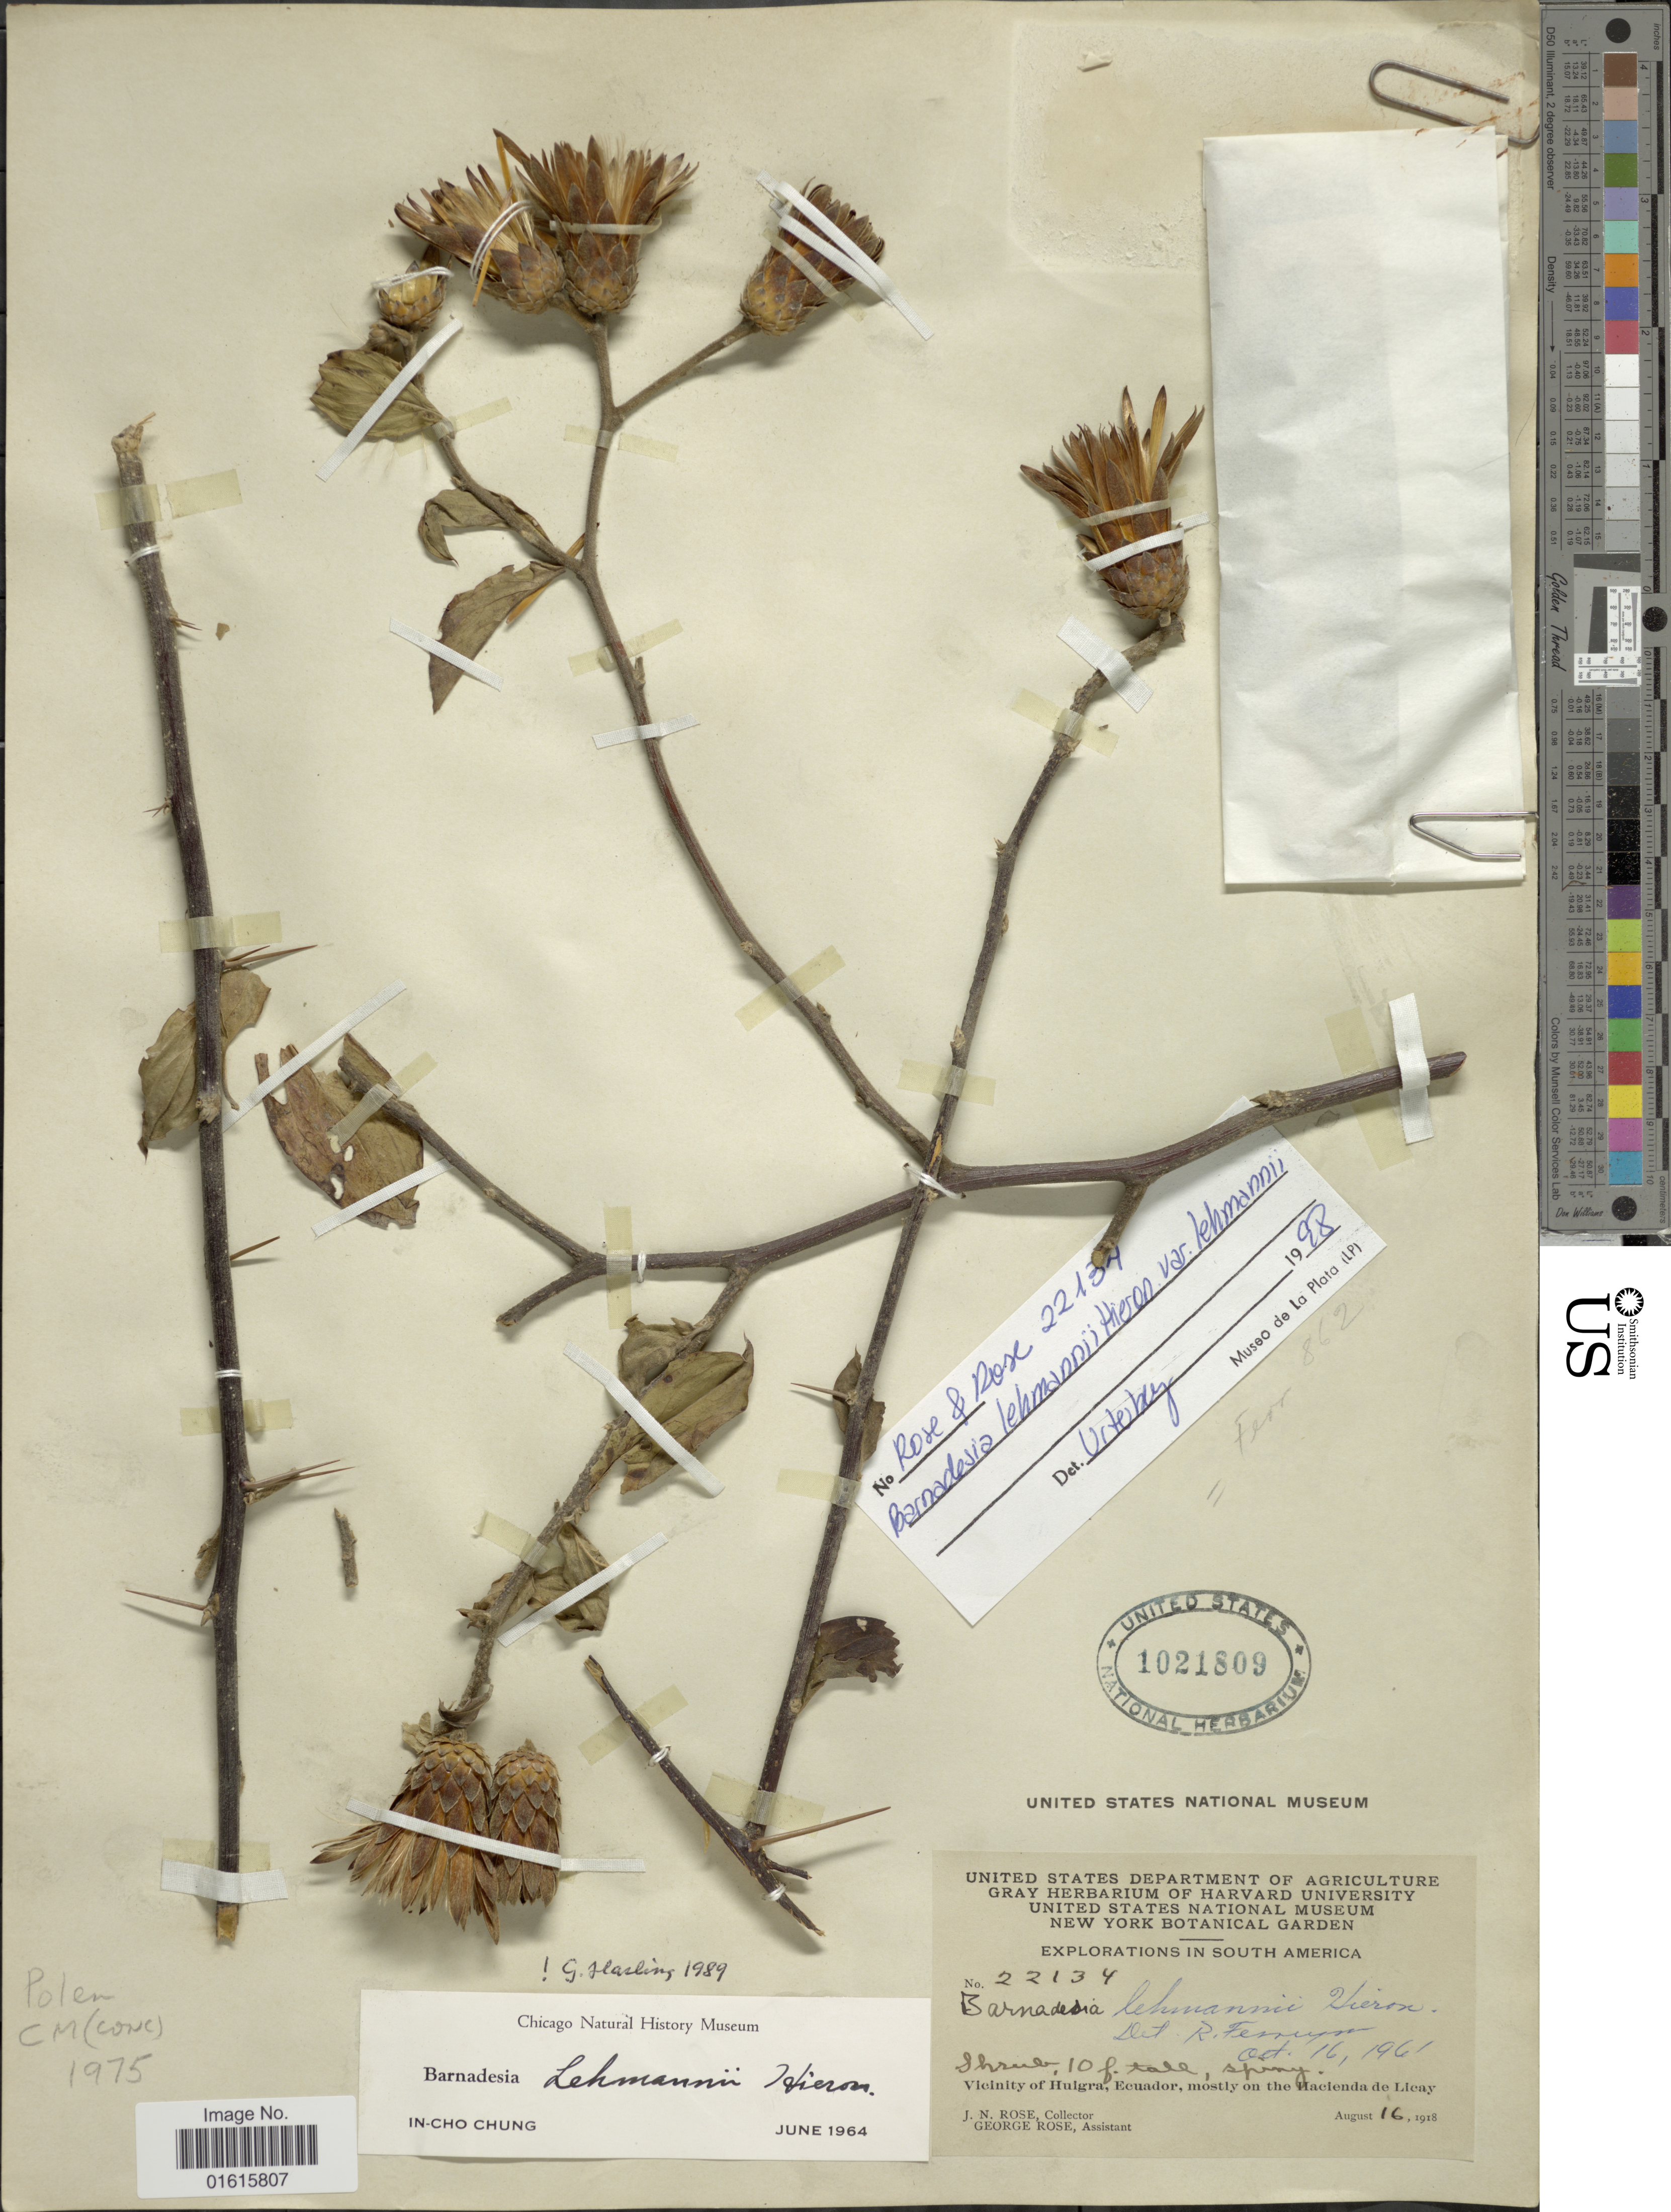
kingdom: Plantae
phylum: Tracheophyta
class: Magnoliopsida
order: Asterales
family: Asteraceae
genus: Barnadesia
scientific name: Barnadesia lehmannii var. lehmannii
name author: Hieron.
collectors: J. N. Rose & G. Rose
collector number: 22134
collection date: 1918-08-16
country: Ecuador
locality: Vicinity of Huigra, mostly on the Hacienda de Licay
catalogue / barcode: US 1021809